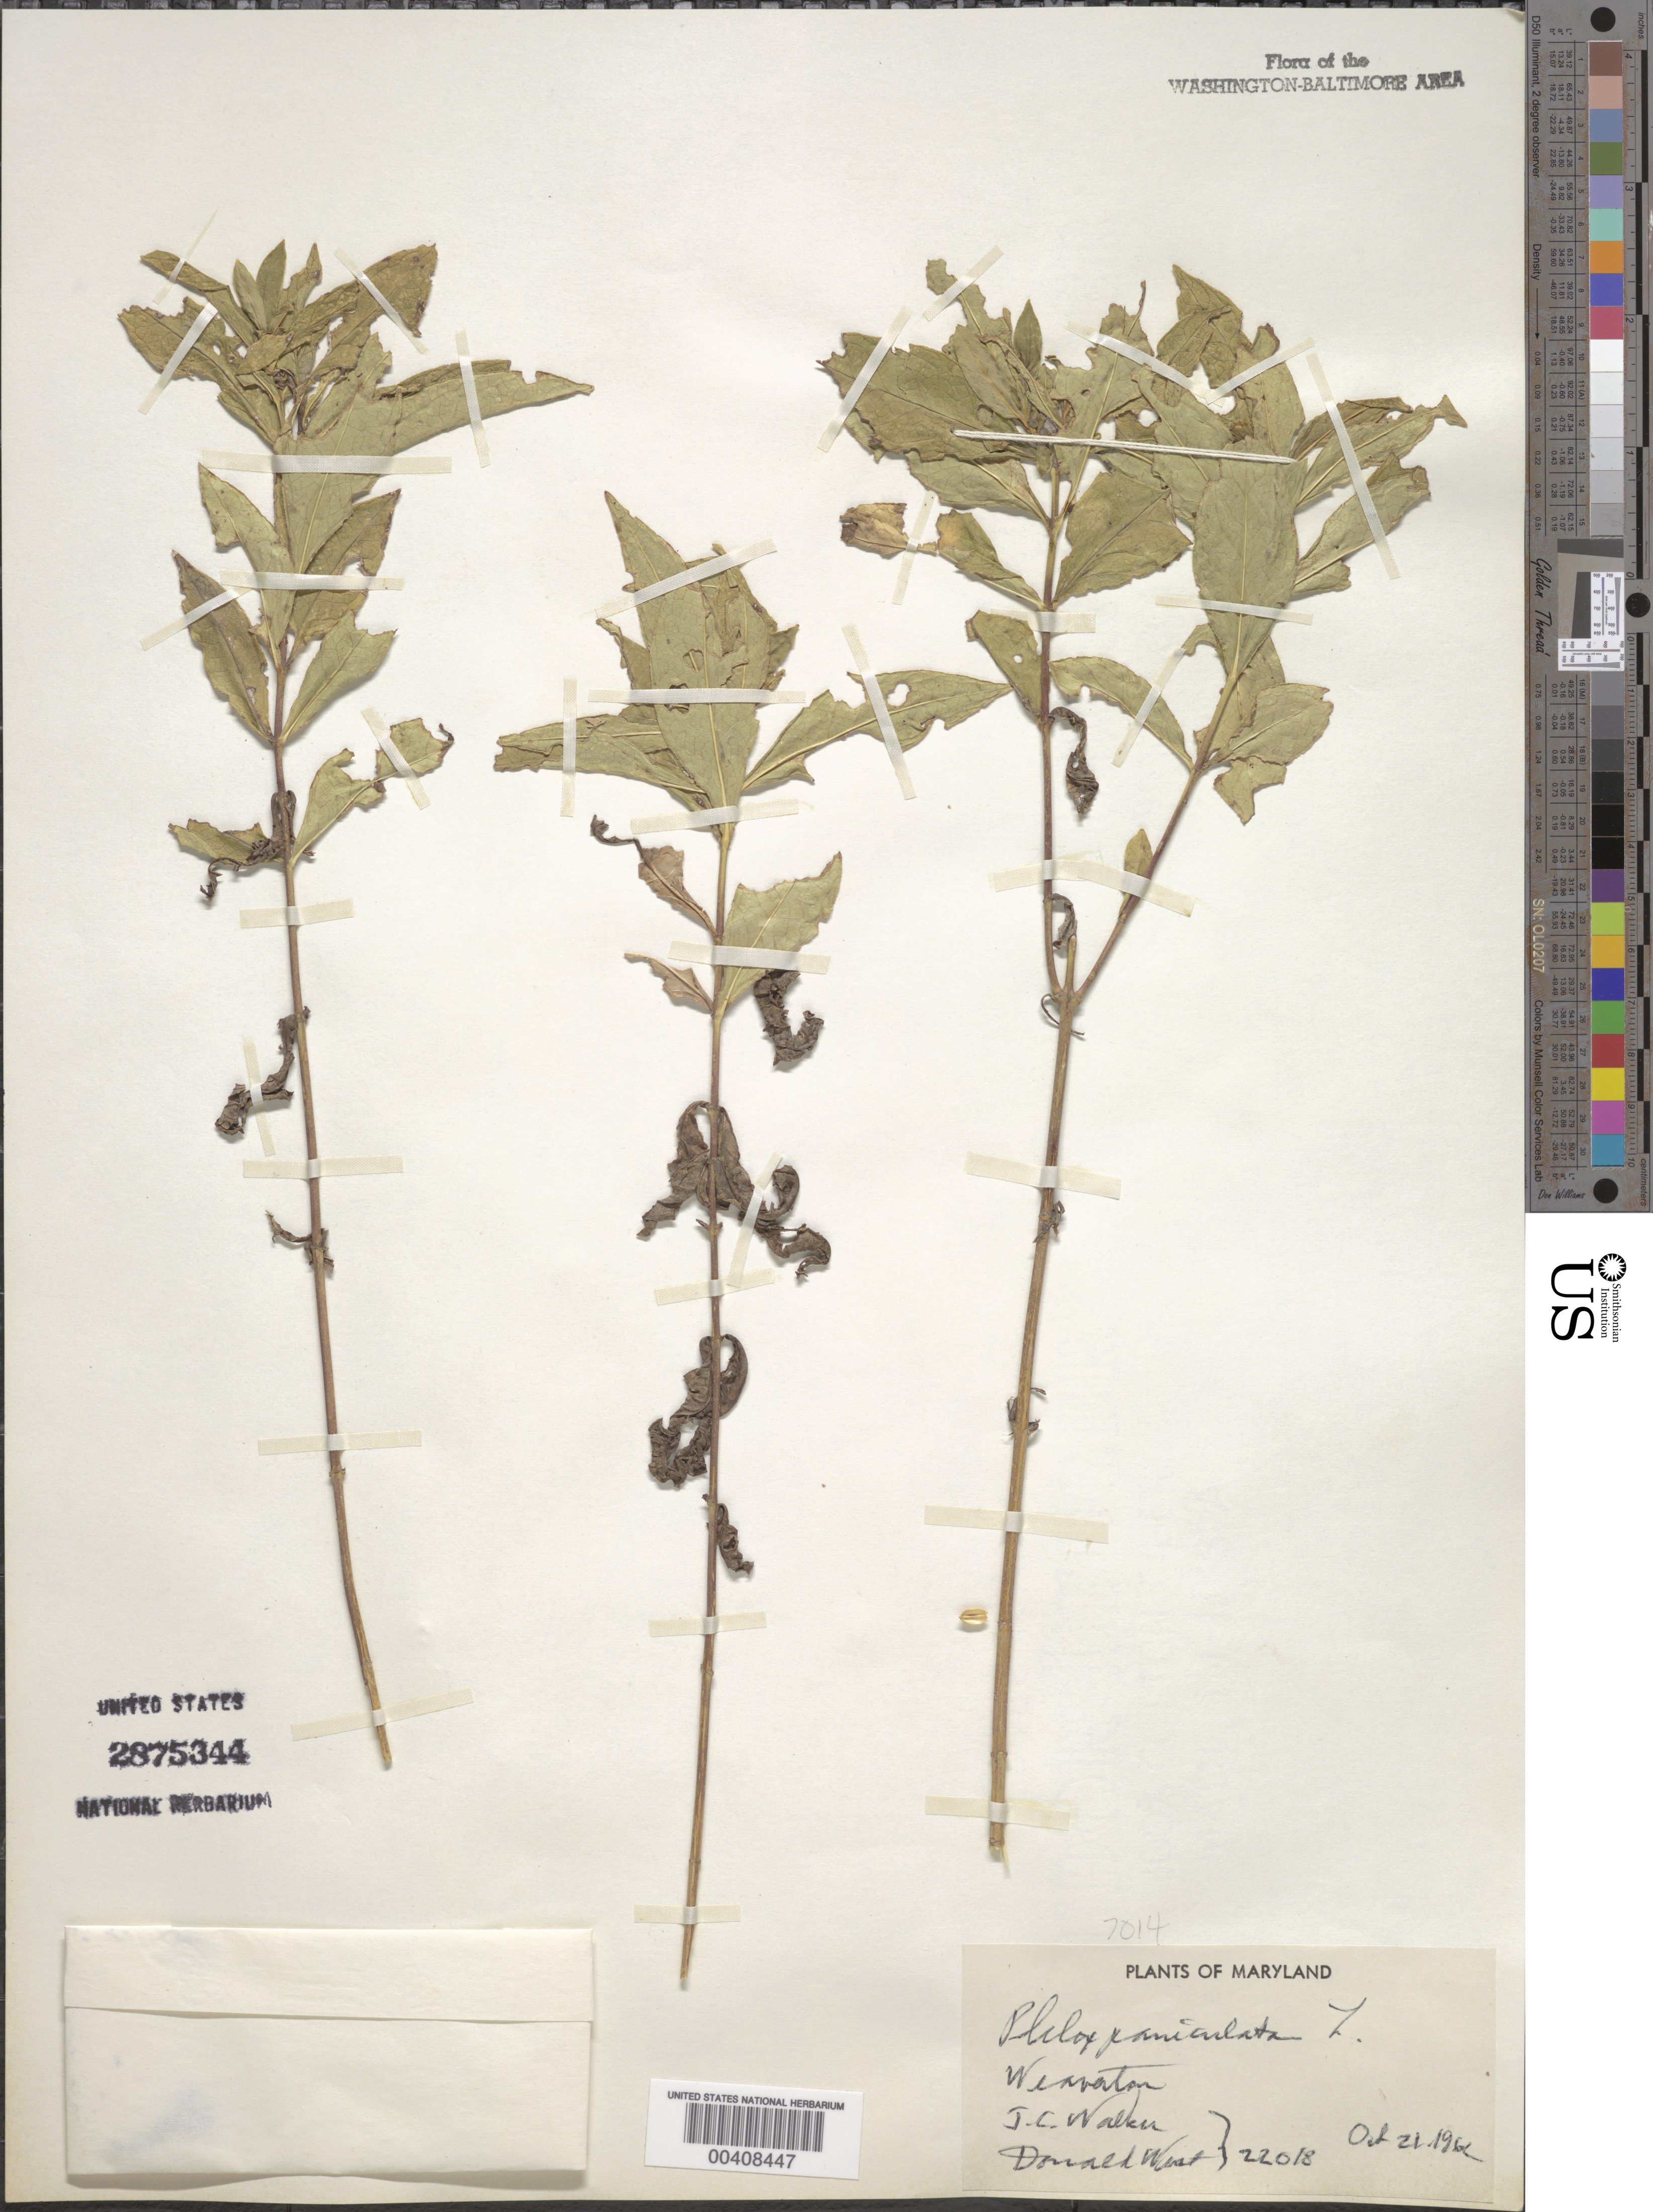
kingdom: Plantae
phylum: Tracheophyta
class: Magnoliopsida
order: Ericales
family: Polemoniaceae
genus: Phlox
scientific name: Phlox paniculata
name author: L.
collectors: J. Walker & D. West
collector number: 22018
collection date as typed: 21 Oct 1962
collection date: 1962-10-21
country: United States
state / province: Maryland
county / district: Baltimore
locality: Weaverton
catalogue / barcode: US 2875344